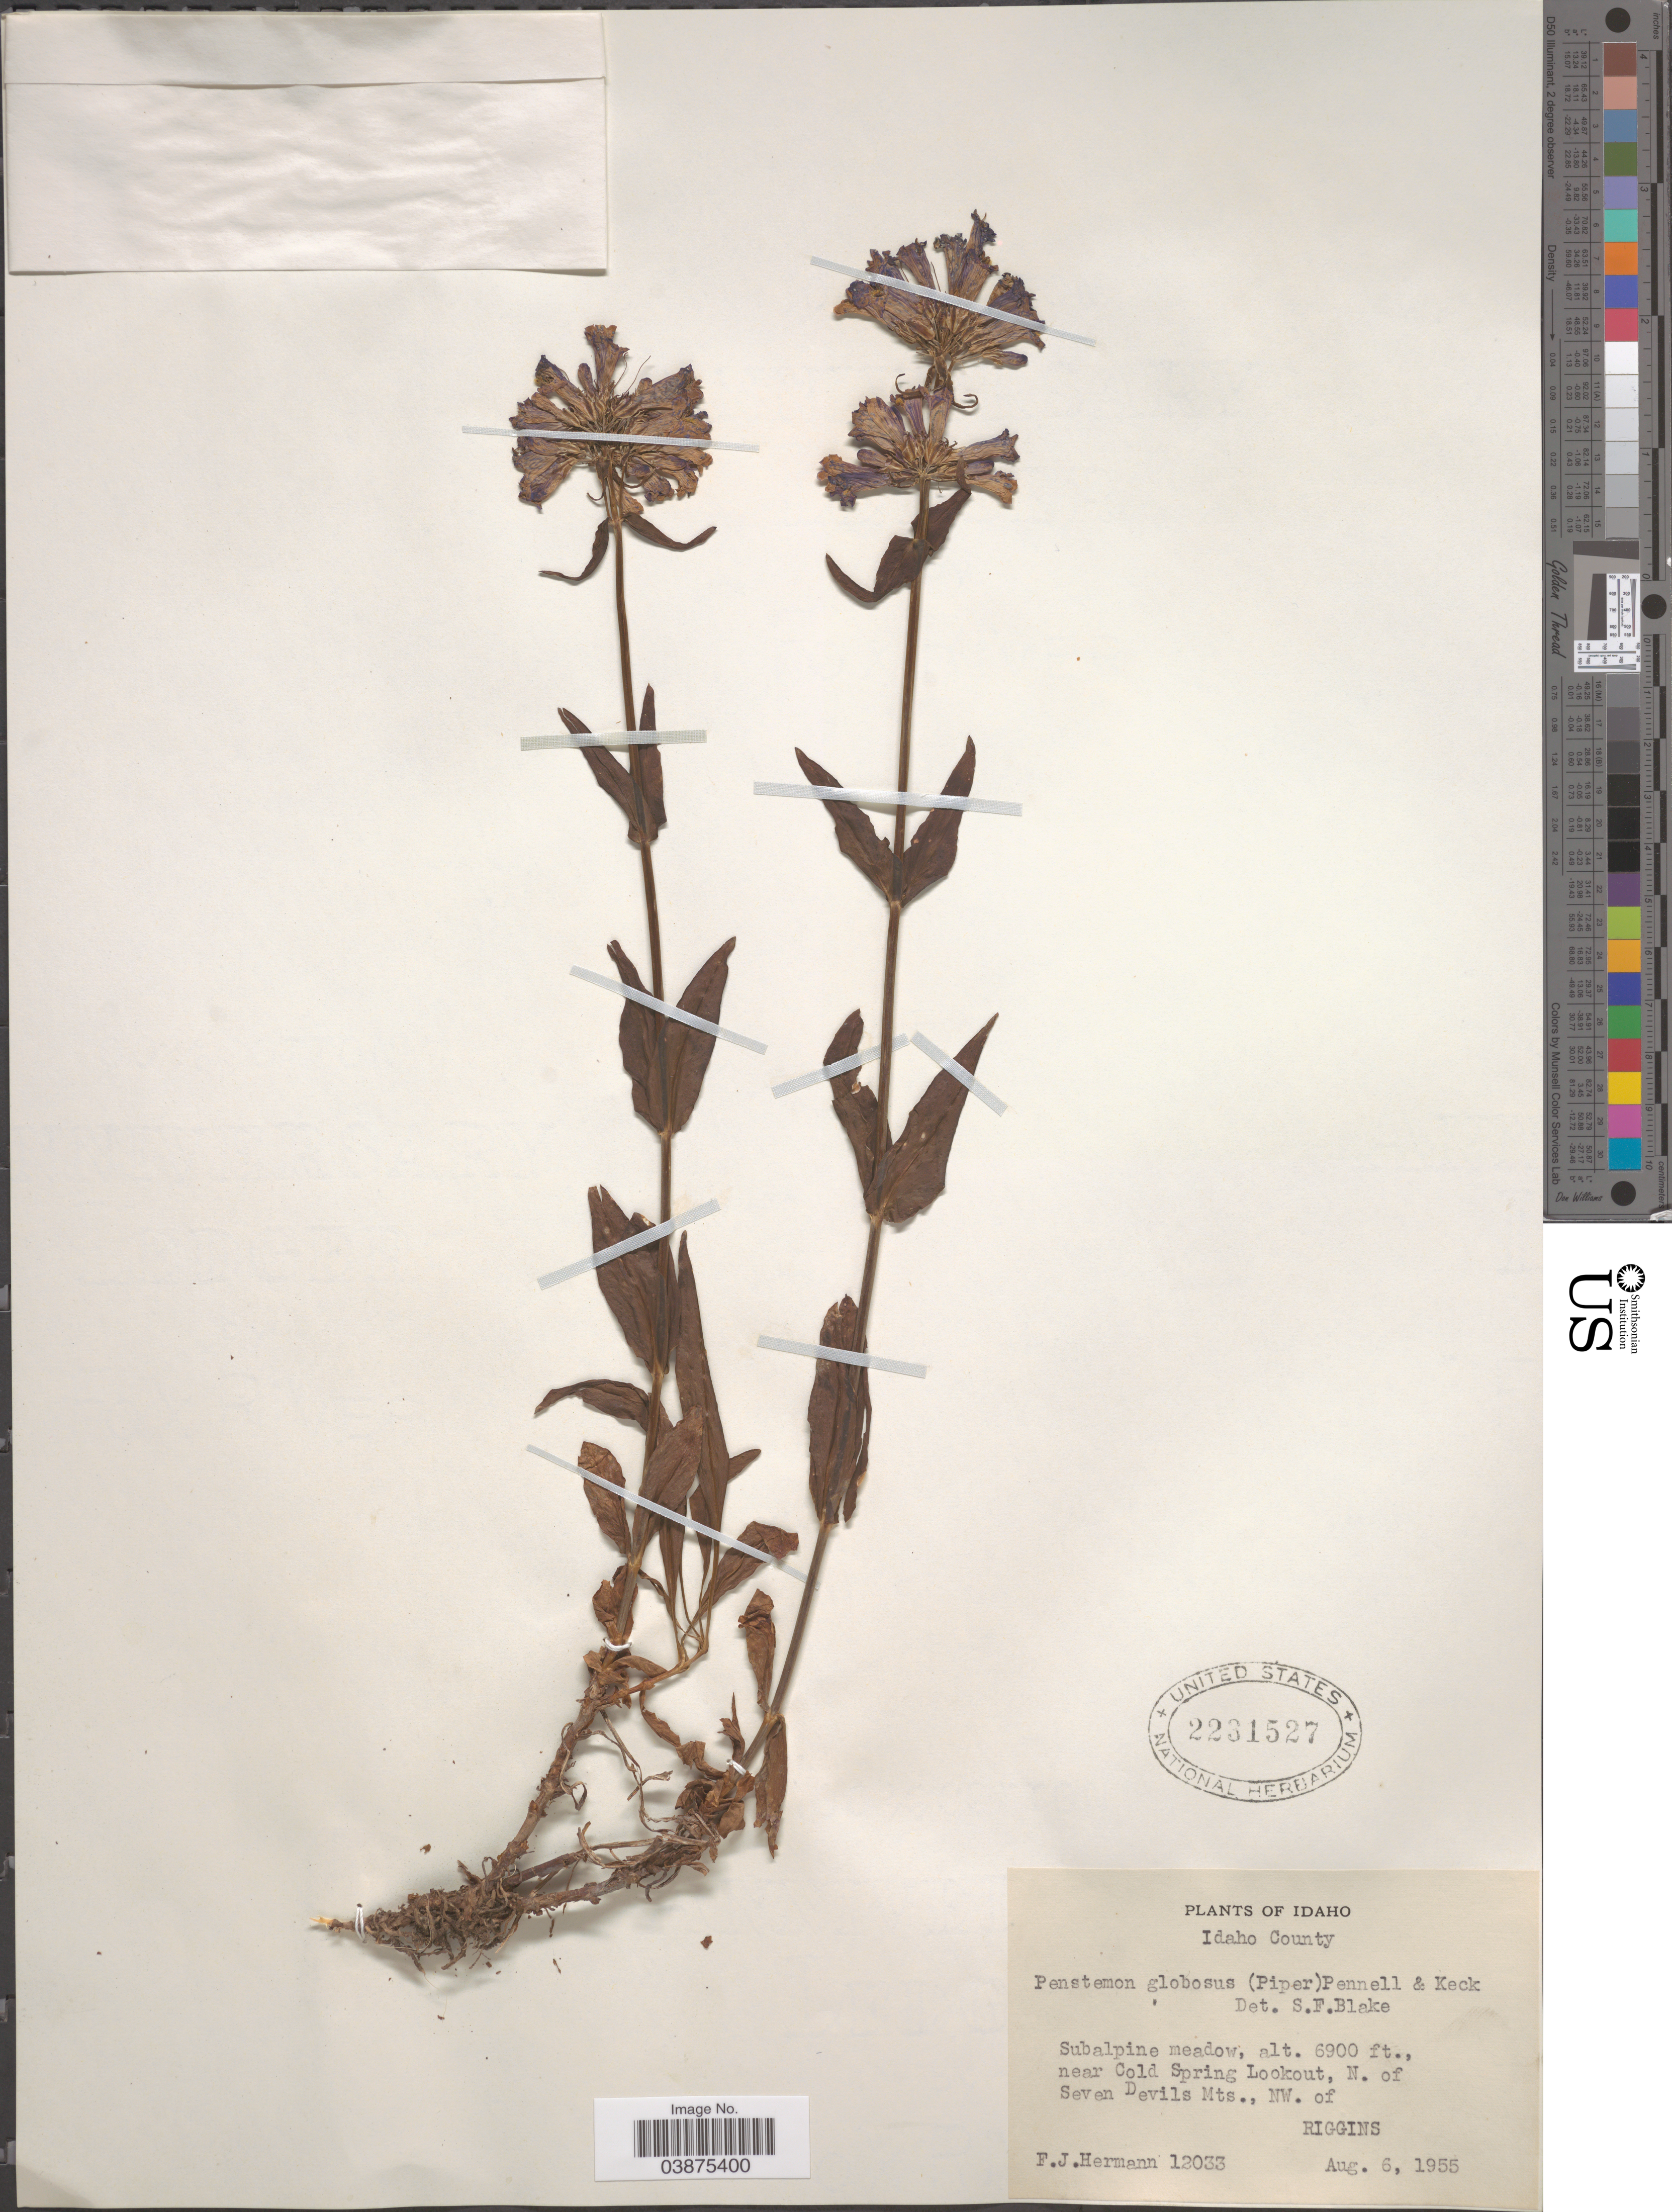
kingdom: Plantae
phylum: Tracheophyta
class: Magnoliopsida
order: Lamiales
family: Plantaginaceae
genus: Penstemon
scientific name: Penstemon globosus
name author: (Piper) Pennell & D.D. Keck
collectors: F. J. Hermann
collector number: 12033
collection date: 1955-08-06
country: United States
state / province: Idaho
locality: Idaho County. Subalpine meadow, near Cold Spring Lookout, N. of Seven Devils Mts., NW. of Riggins.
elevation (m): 2103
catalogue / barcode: US 2231527